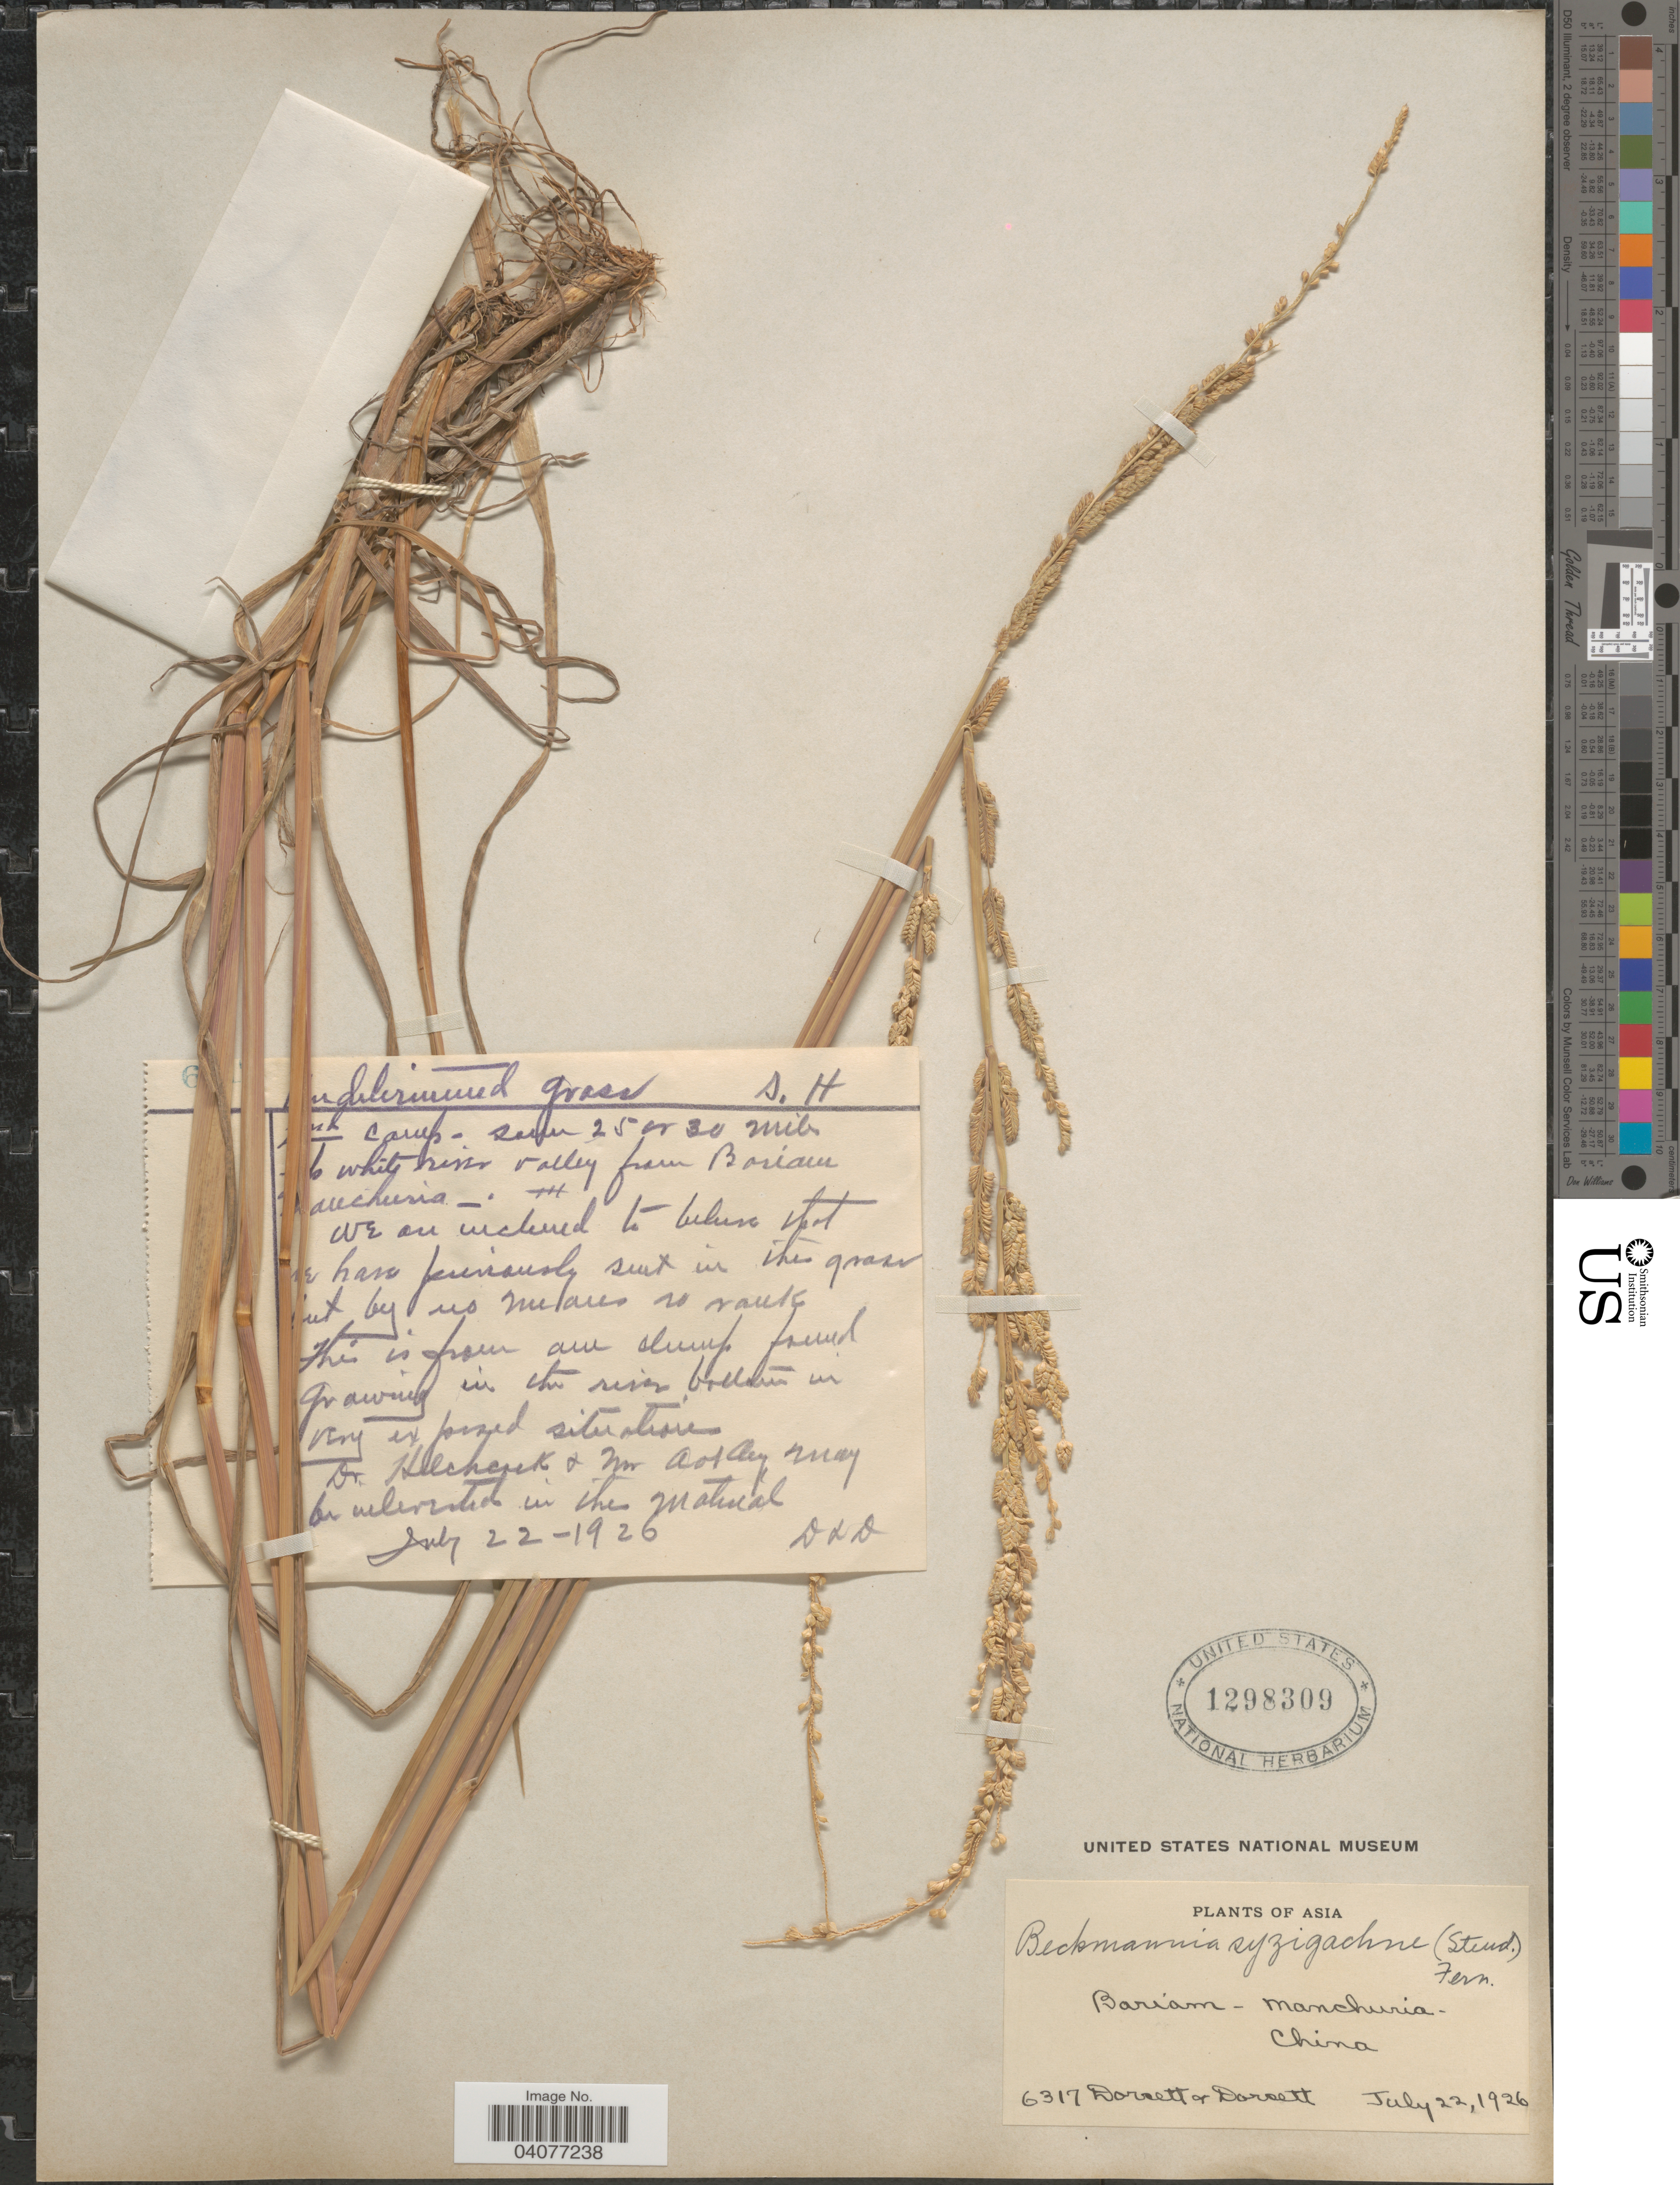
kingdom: Plantae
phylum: Tracheophyta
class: Liliopsida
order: Poales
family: Poaceae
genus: Beckmannia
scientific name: Beckmannia syzigachne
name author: (Steud.) Fernald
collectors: -- Dorsett & -- Dorsett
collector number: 6317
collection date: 1926-07-22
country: China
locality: Bariam - Manchuria.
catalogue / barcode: US 1298309